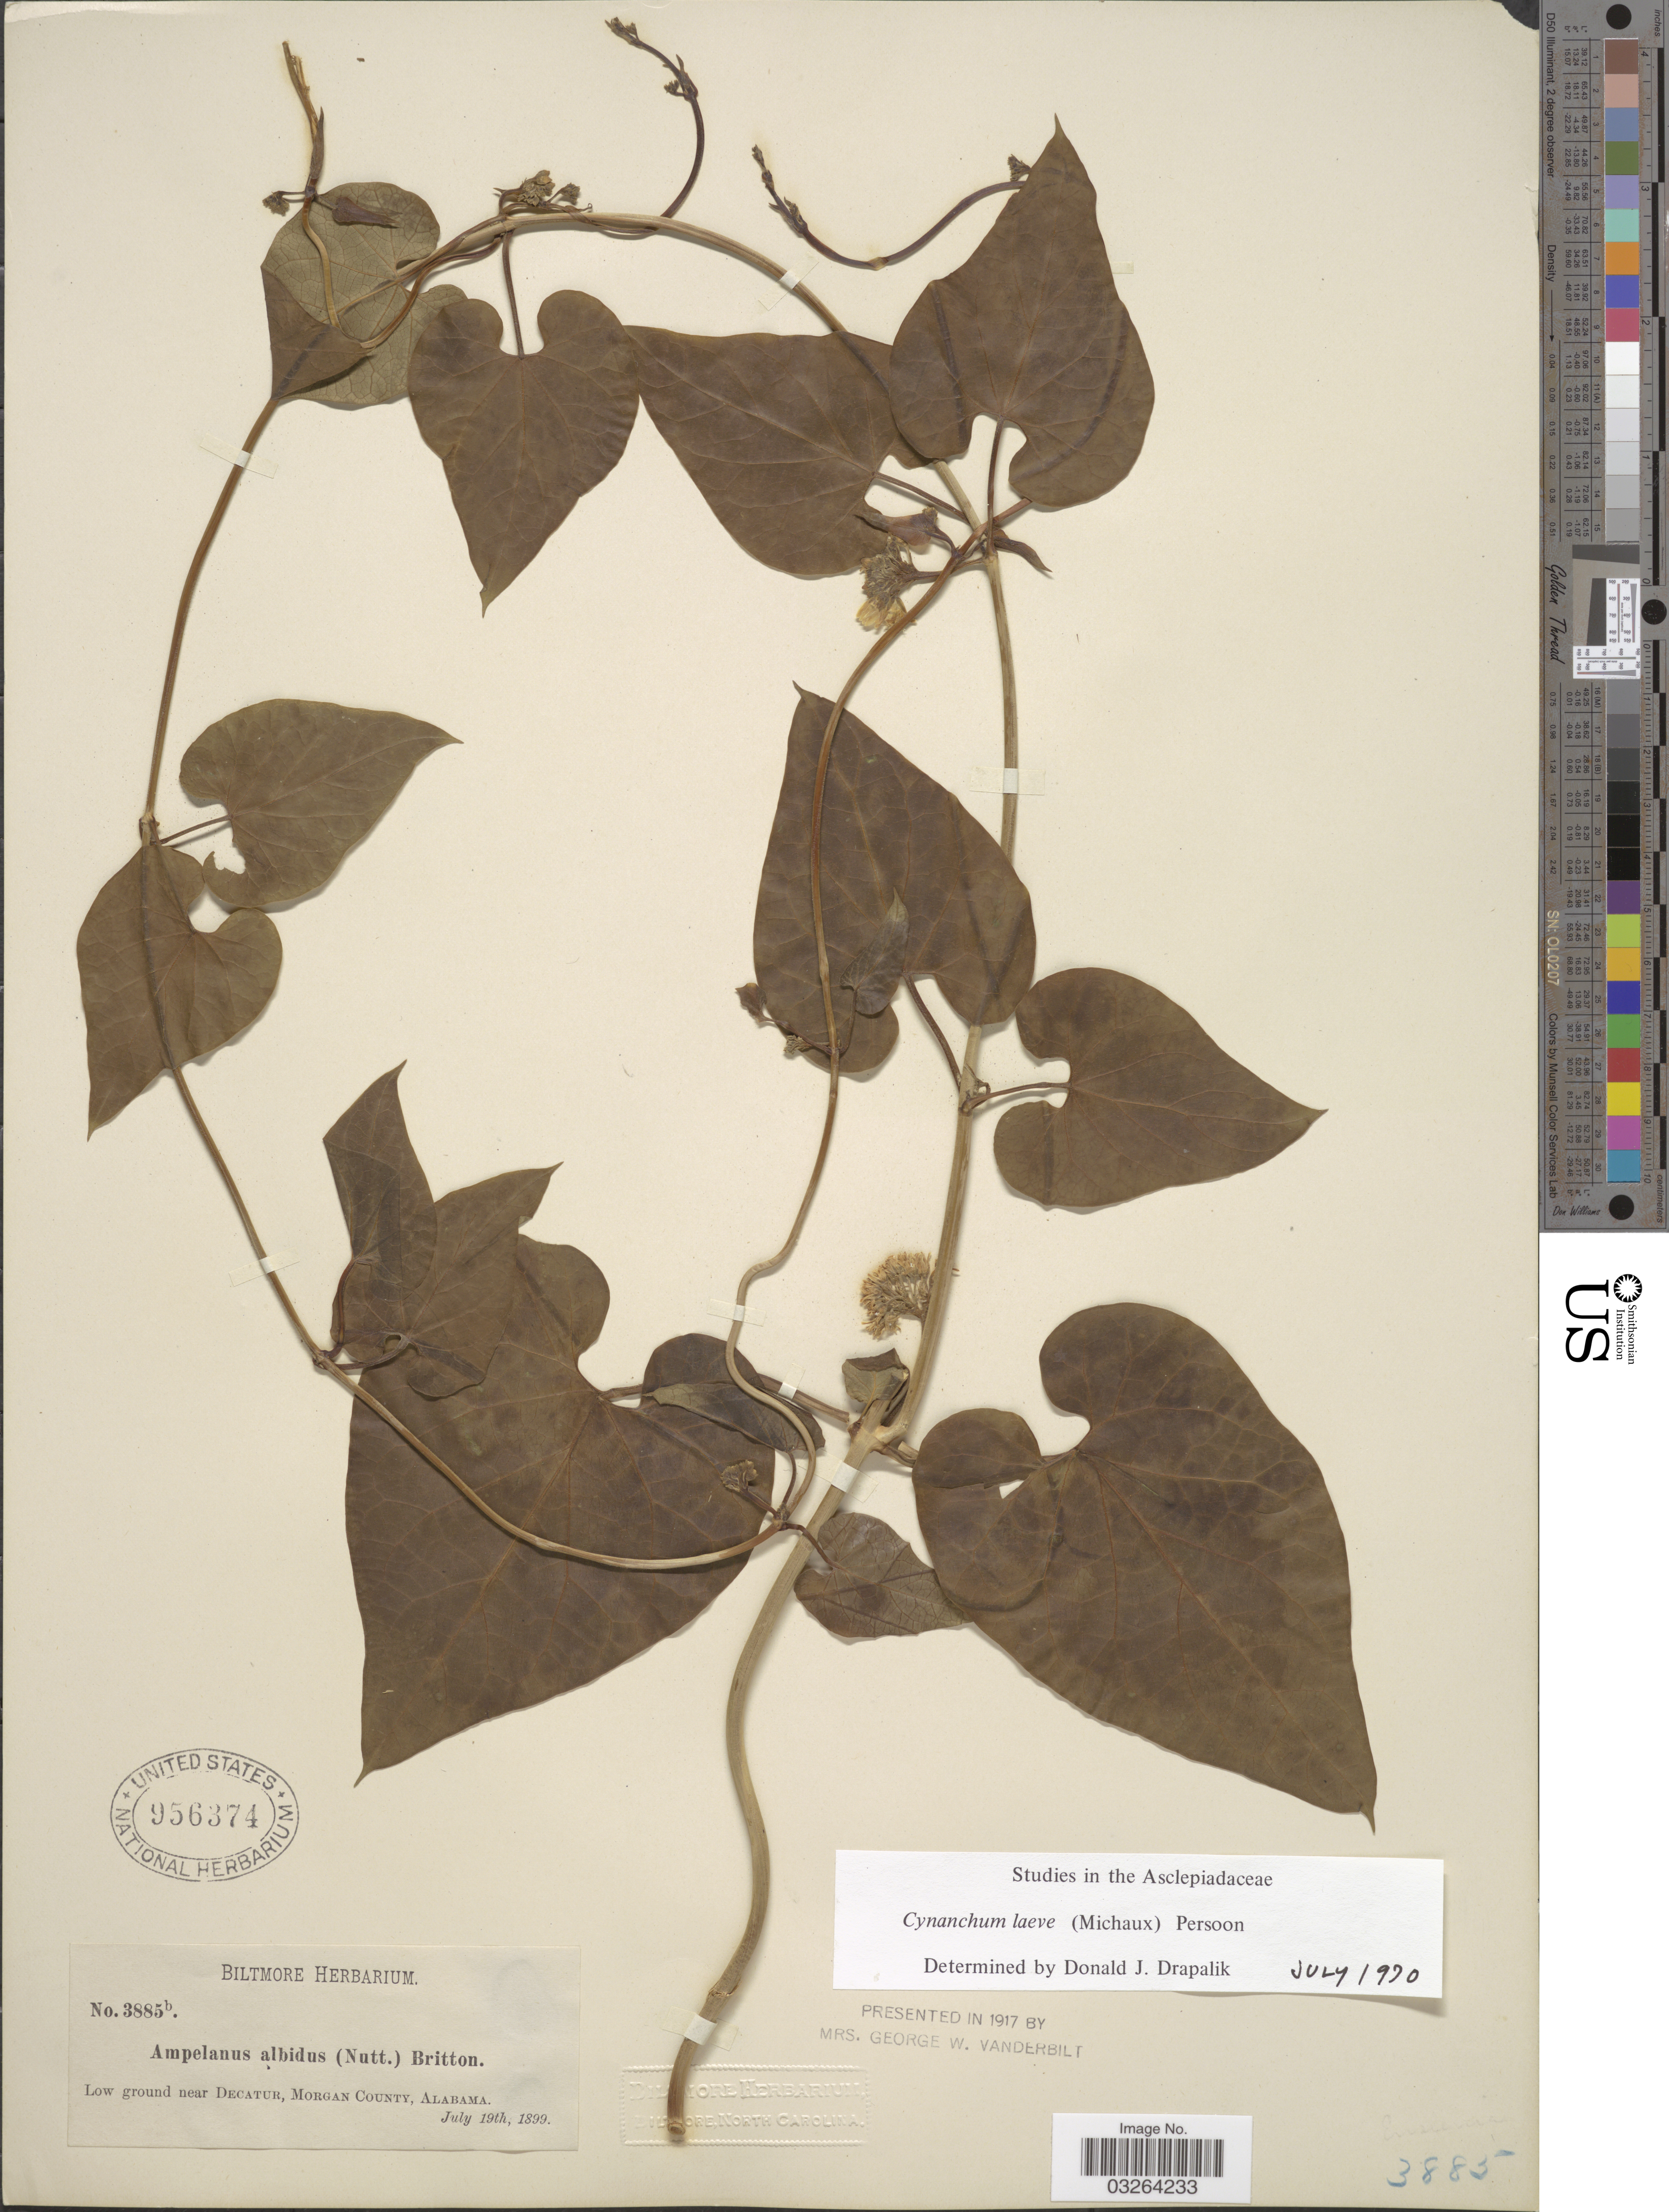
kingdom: Plantae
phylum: Tracheophyta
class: Magnoliopsida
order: Gentianales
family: Apocynaceae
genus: Cynanchum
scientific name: Cynanchum laeve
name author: (Michx.) Pers.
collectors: ex herb. Biltmore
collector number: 3885b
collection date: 1899-07-19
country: United States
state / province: Alabama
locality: Low ground near Decatur, Morgan County.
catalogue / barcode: US 956374